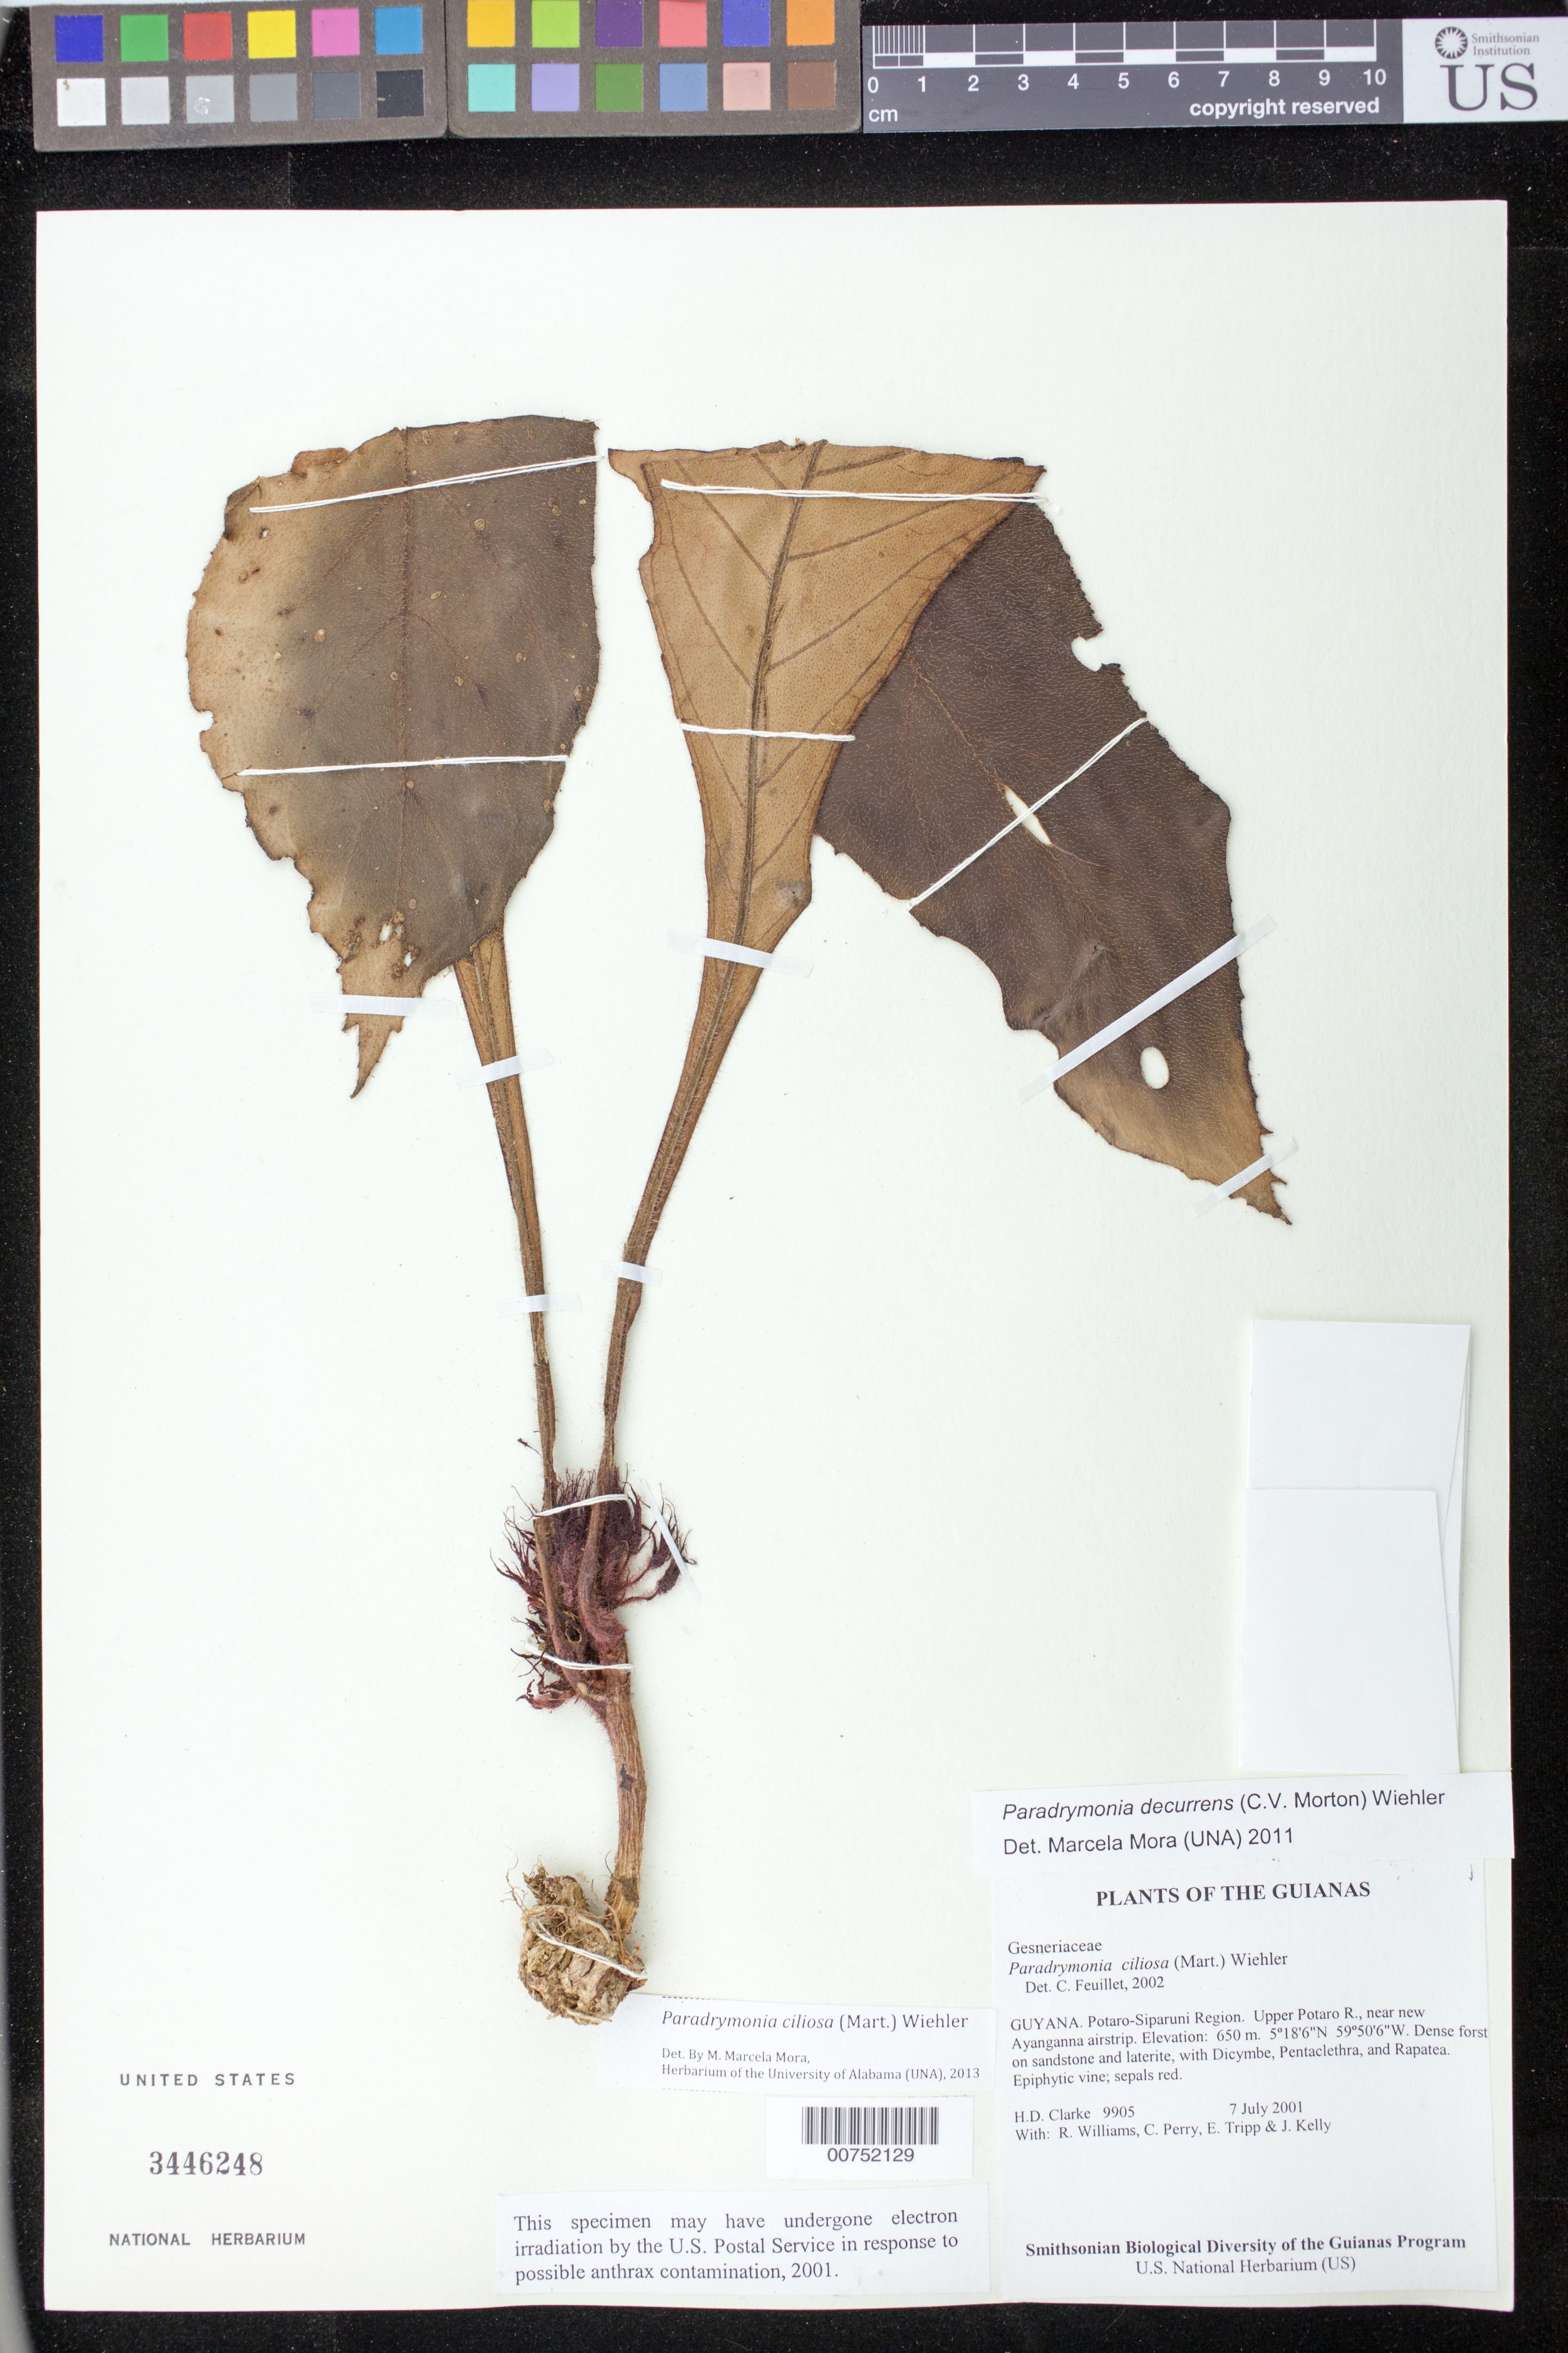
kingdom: Plantae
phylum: Tracheophyta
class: Magnoliopsida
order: Lamiales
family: Gesneriaceae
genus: Paradrymonia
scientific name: Paradrymonia ciliosa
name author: (Mart.) Wiehler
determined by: Feuillet, C.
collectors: H. D. Clarke, R. Williams, C. Perry, E. Tripp & J. Kelly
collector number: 9905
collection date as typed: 07 Jul 2001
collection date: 2001-07-07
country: Guyana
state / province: Potaro-Siparuni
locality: Upper Potaro R., near new Ayanganna airstrip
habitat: Dense forest on sandstone and laterite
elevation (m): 650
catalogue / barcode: US 3446248